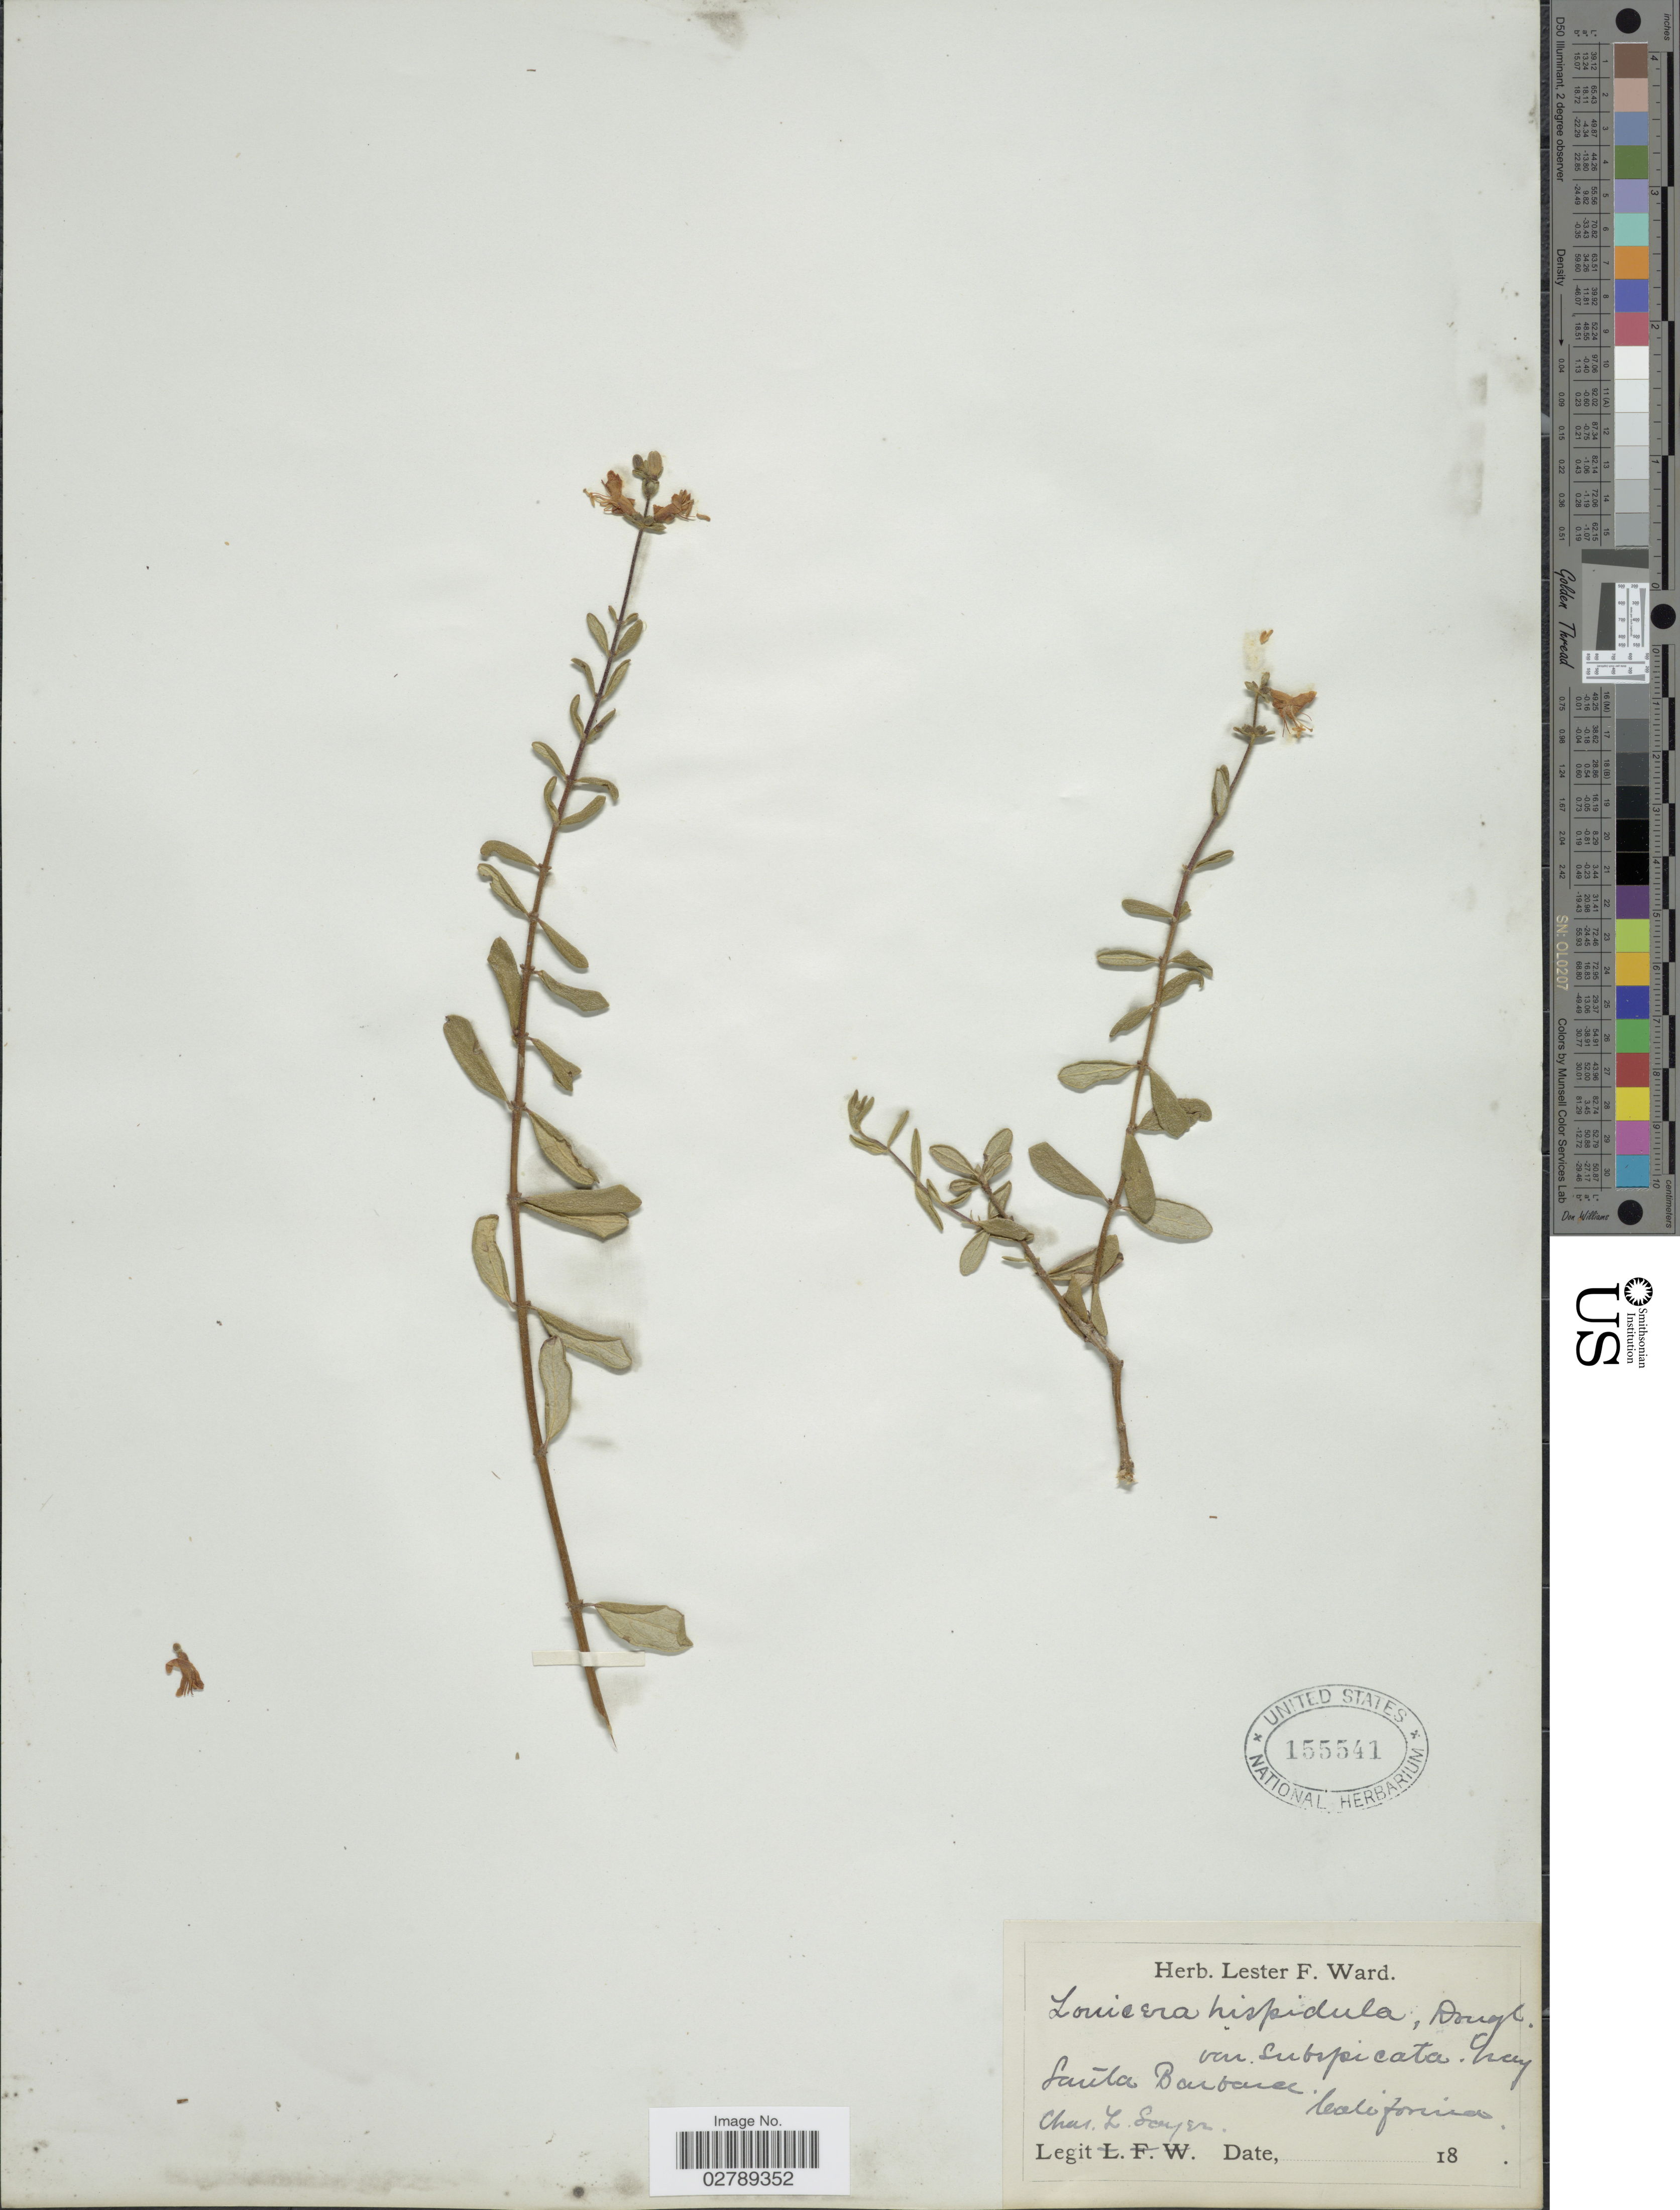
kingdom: Plantae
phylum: Tracheophyta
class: Magnoliopsida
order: Dipsacales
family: Caprifoliaceae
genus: Lonicera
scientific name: Lonicera hispidula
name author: Douglas ex Lindl.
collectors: C. Sayer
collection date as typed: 18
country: United States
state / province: California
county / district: Santa Barbara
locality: Santa Barbara.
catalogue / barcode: US 155541